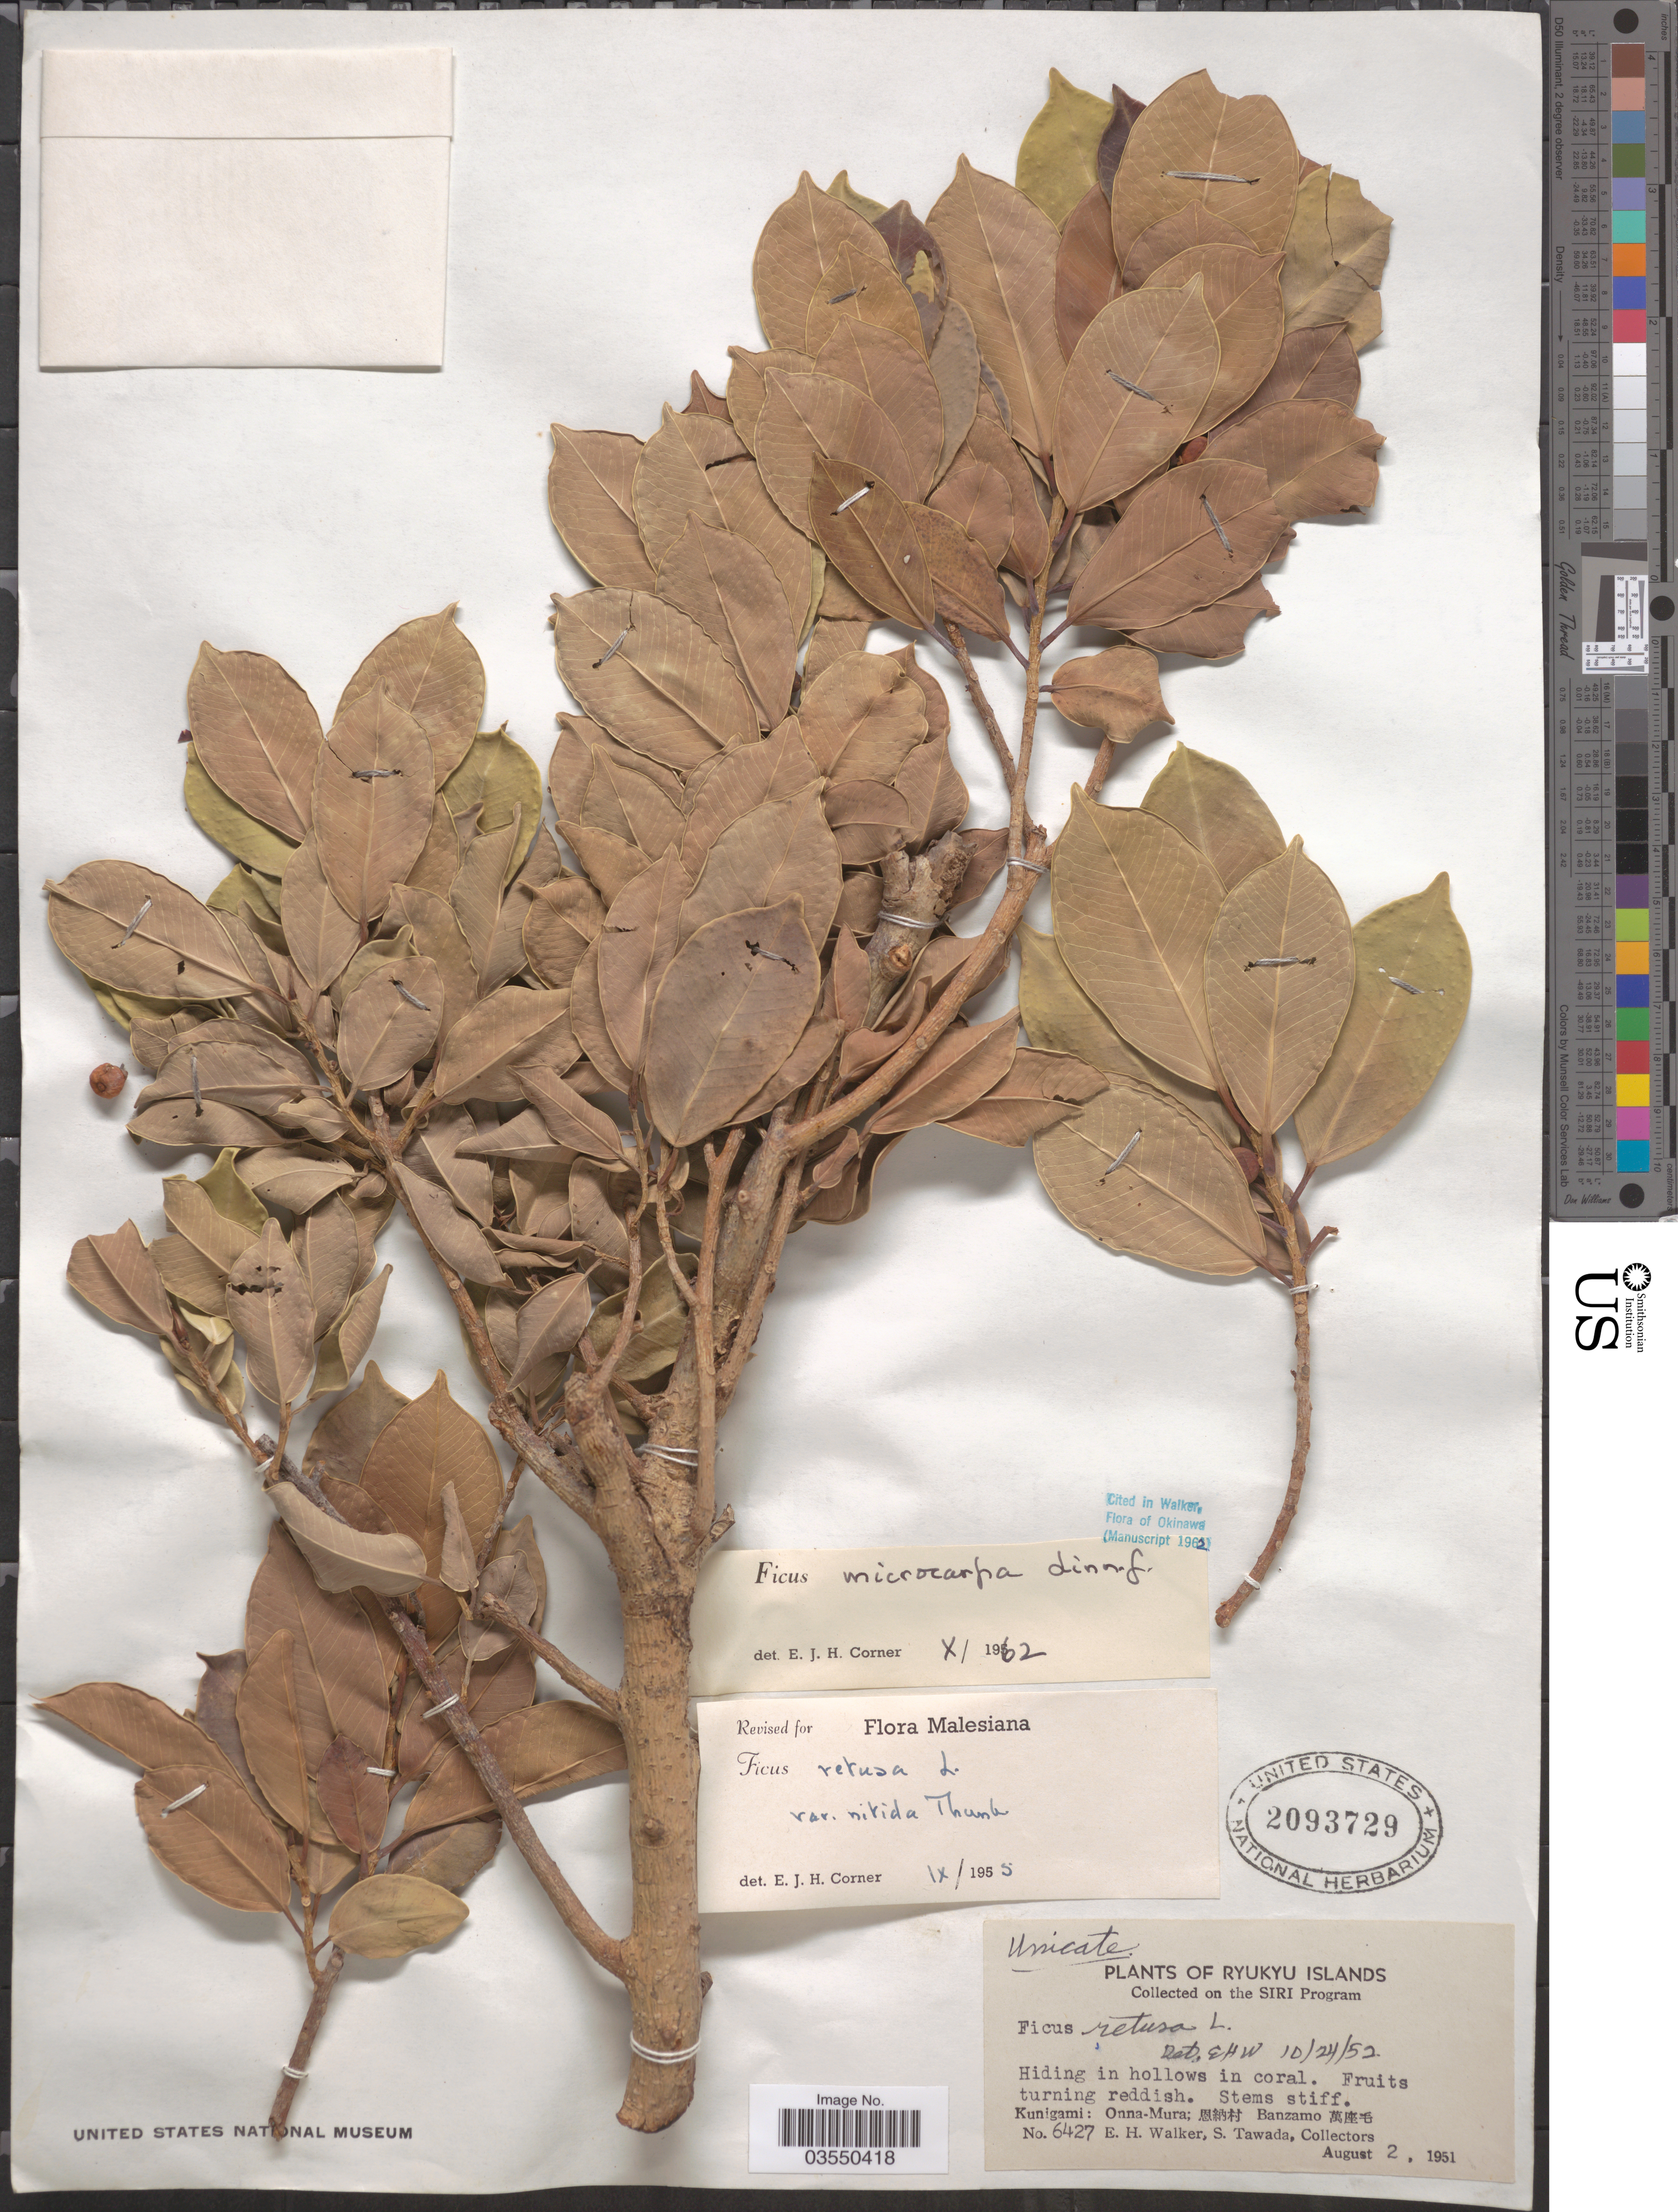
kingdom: Plantae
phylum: Tracheophyta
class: Magnoliopsida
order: Rosales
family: Moraceae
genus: Ficus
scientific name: Ficus microcarpa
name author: L. f.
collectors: E. H. Walker & S. Tawada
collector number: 6427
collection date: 1951-08-02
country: Japan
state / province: Okinawa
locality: Ryukyu Islands. Kunigami: Onna-Mura; X Banzamo X.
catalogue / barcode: US 2093729